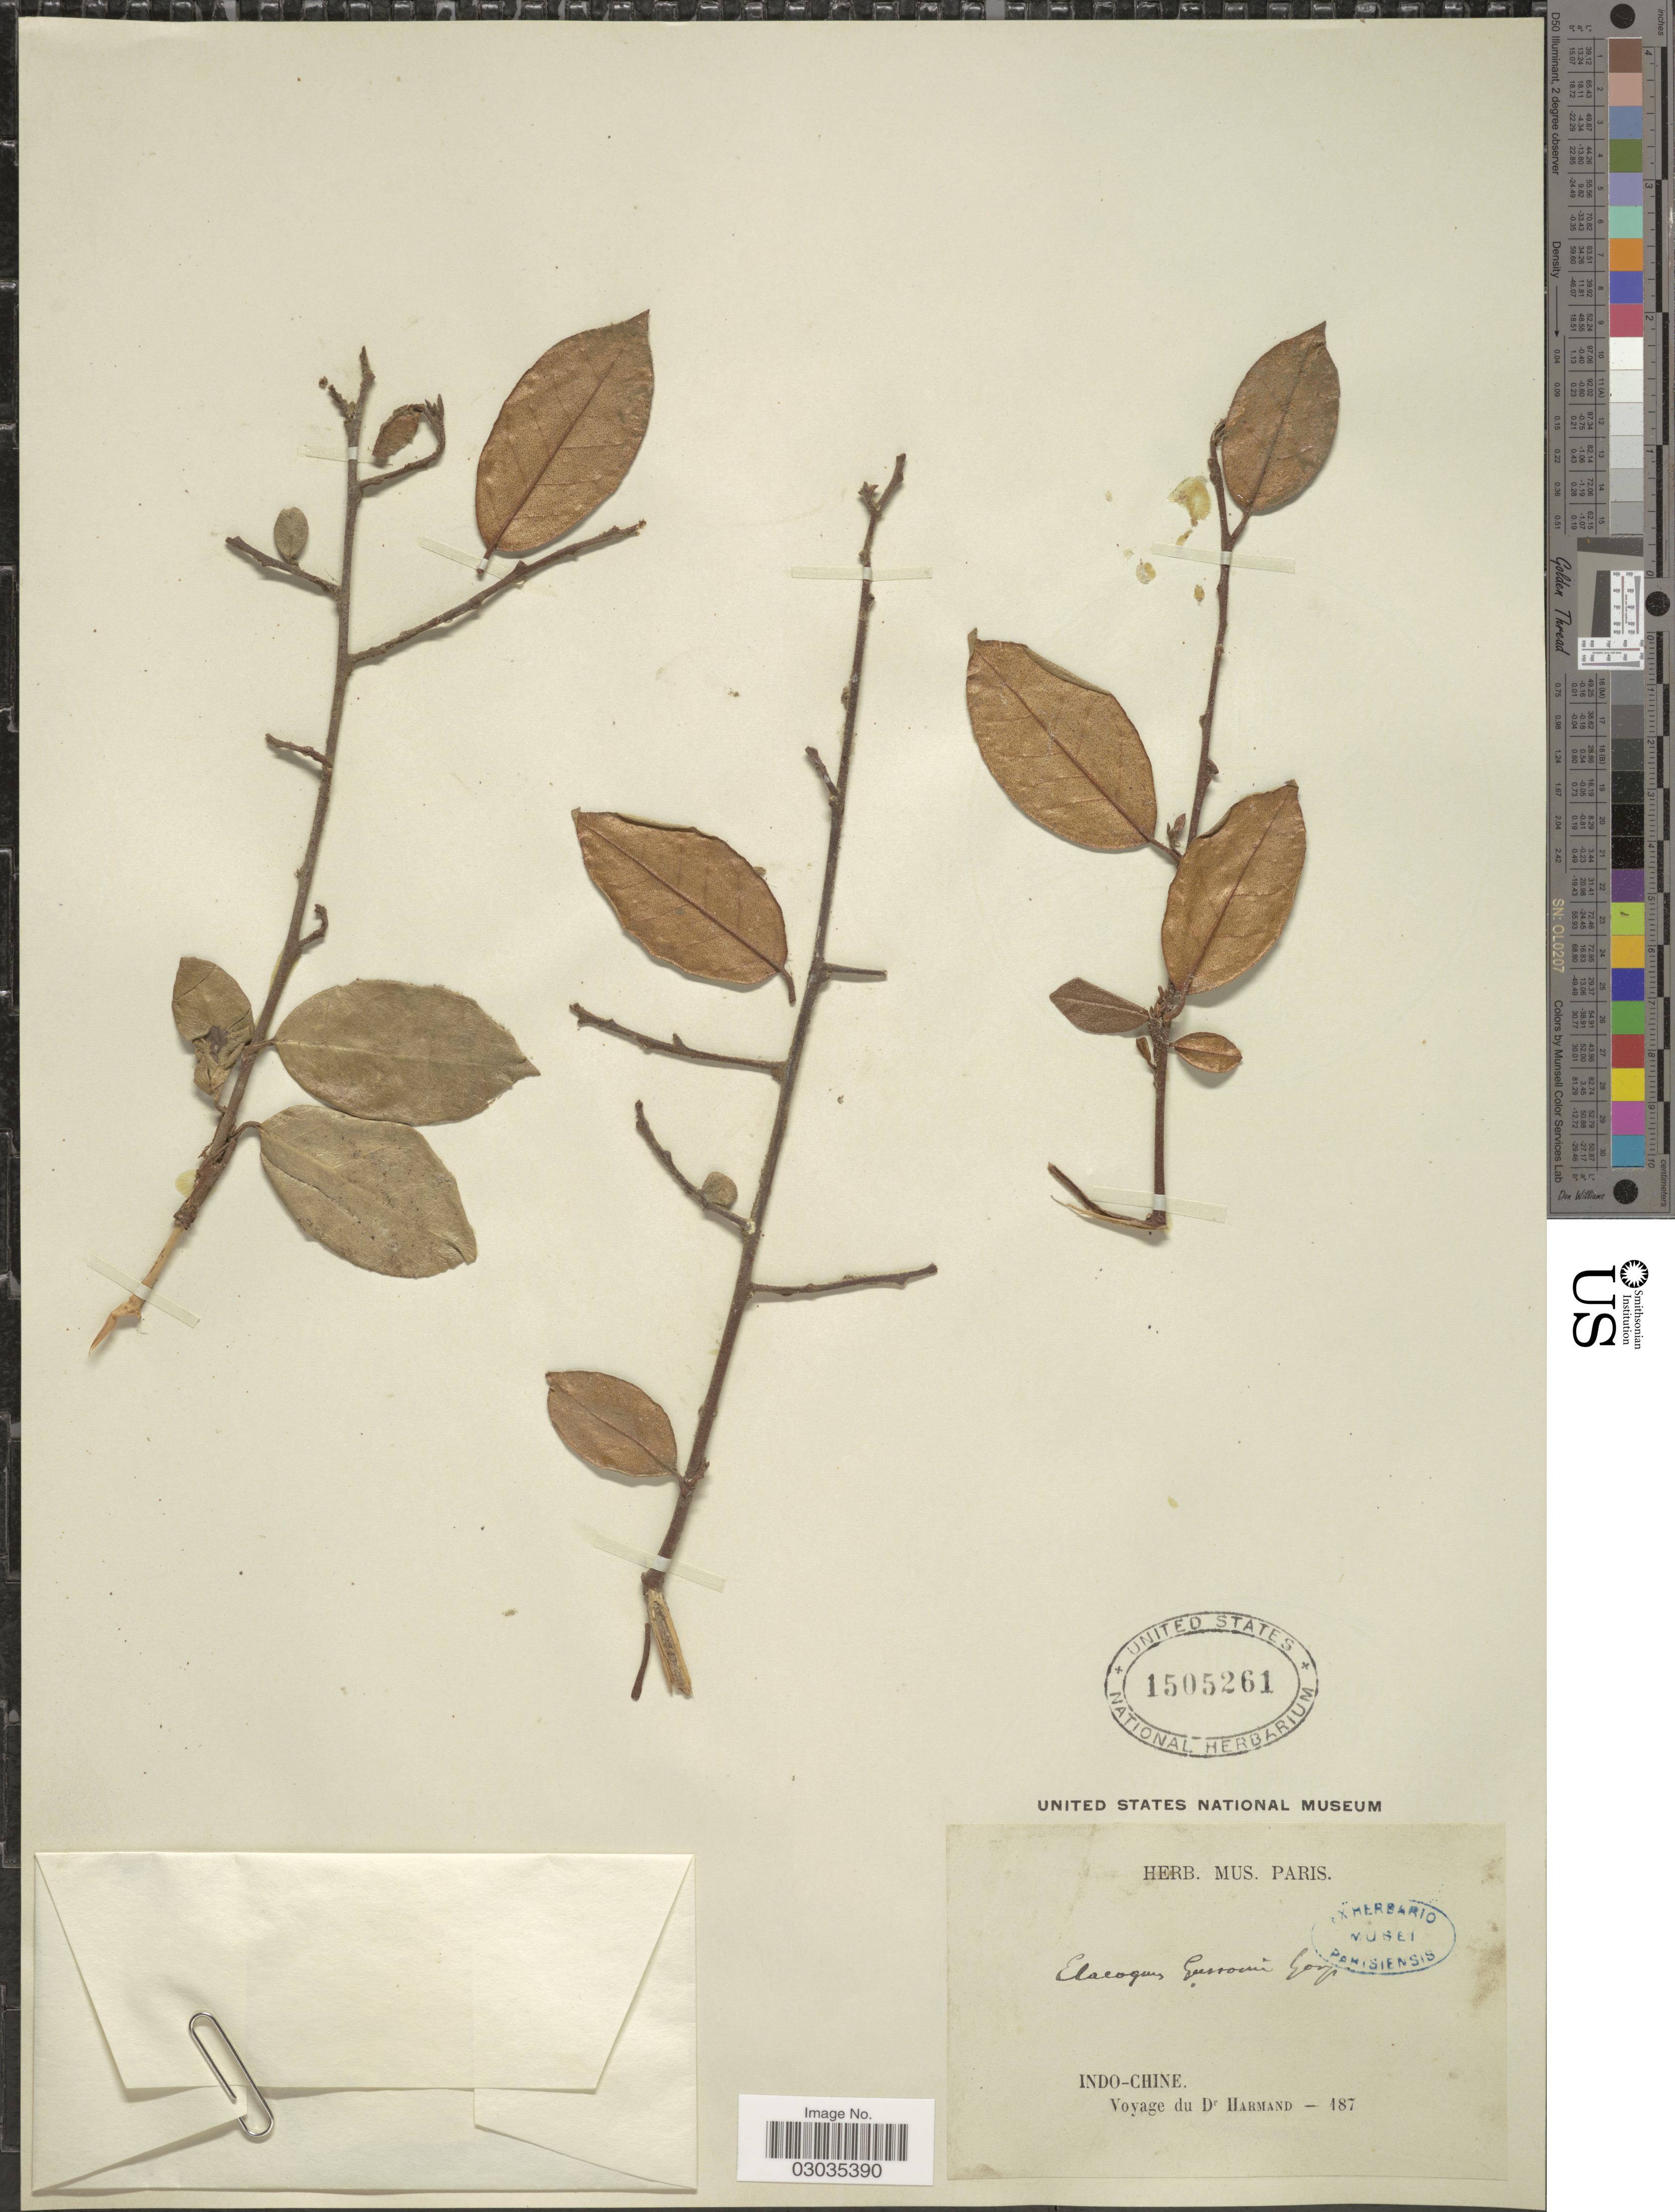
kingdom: Plantae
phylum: Tracheophyta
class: Magnoliopsida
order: Rosales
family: Elaeagnaceae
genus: Elaeagnus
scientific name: Elaeagnus gussoni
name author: Gasp.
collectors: Harmand, --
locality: Indo-Chine.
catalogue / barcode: US 1505261